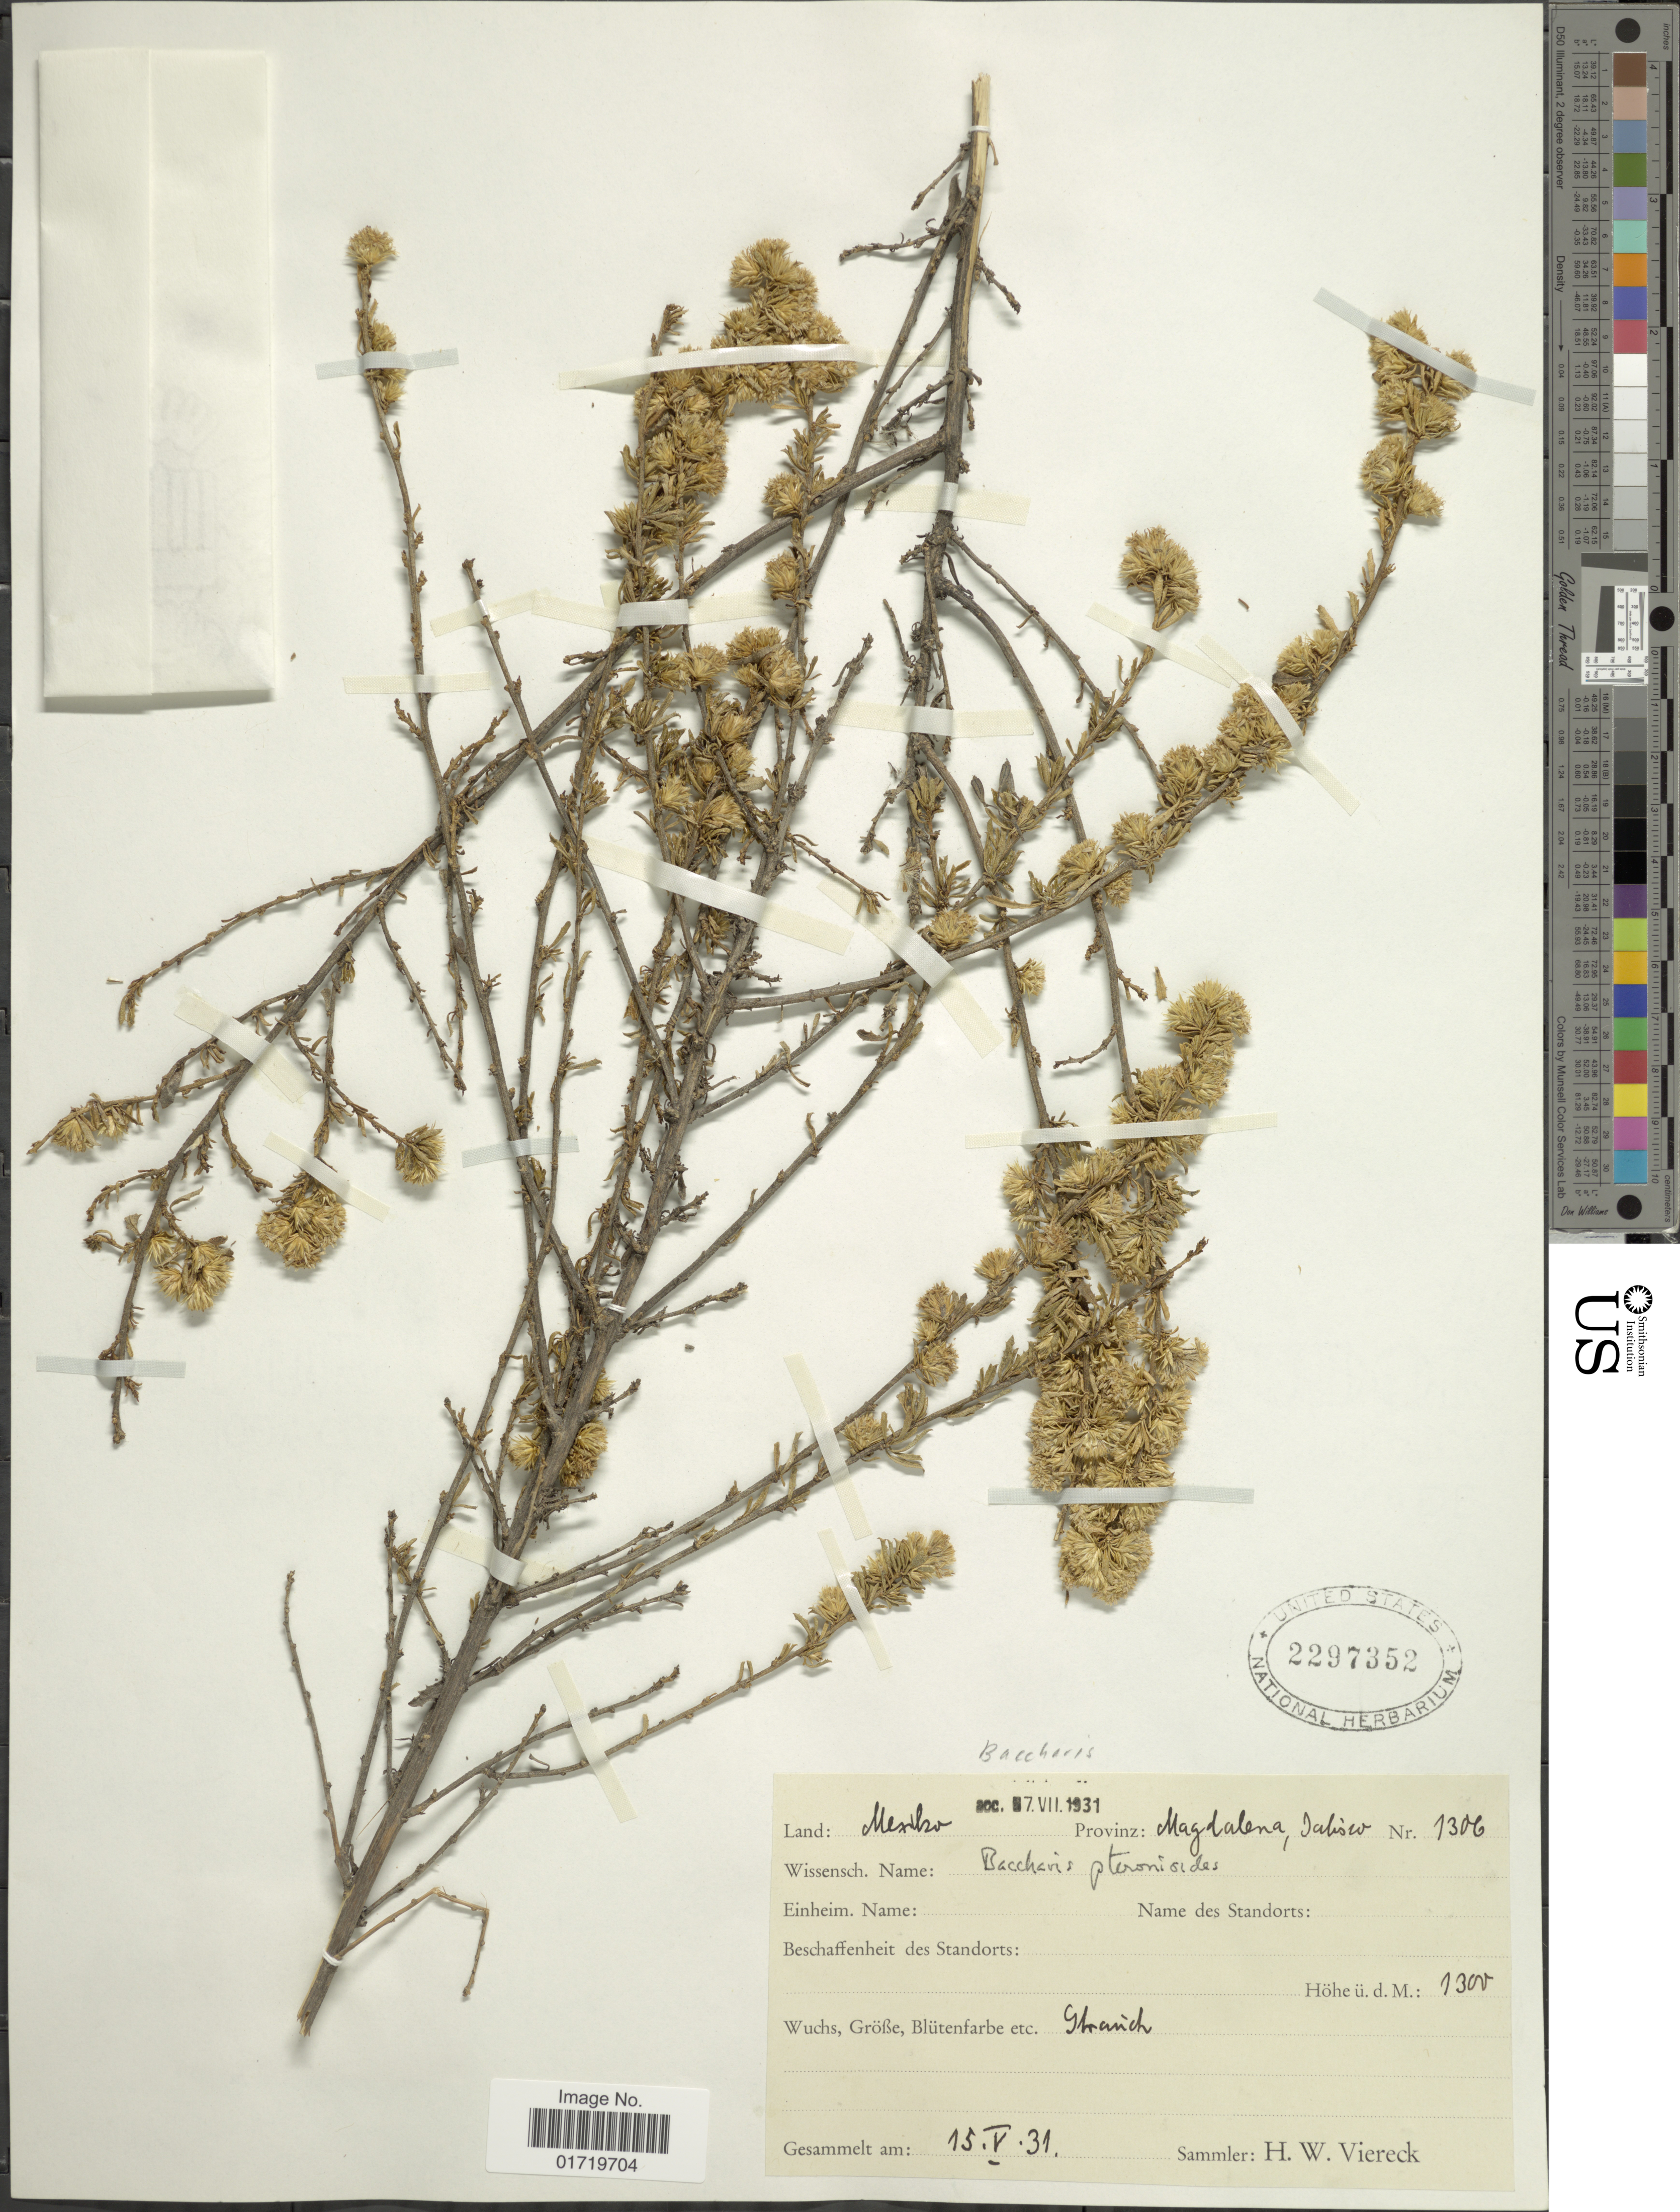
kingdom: Plantae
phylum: Tracheophyta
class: Magnoliopsida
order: Asterales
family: Asteraceae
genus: Baccharis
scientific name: Baccharis pteronioides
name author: DC.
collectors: H. W. Viereck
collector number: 1306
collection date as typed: Transcribed d/m/y: 15/5/31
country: Mexico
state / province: Jalisco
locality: Mexico, Magdalenam Jalisco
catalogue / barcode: US 2297352